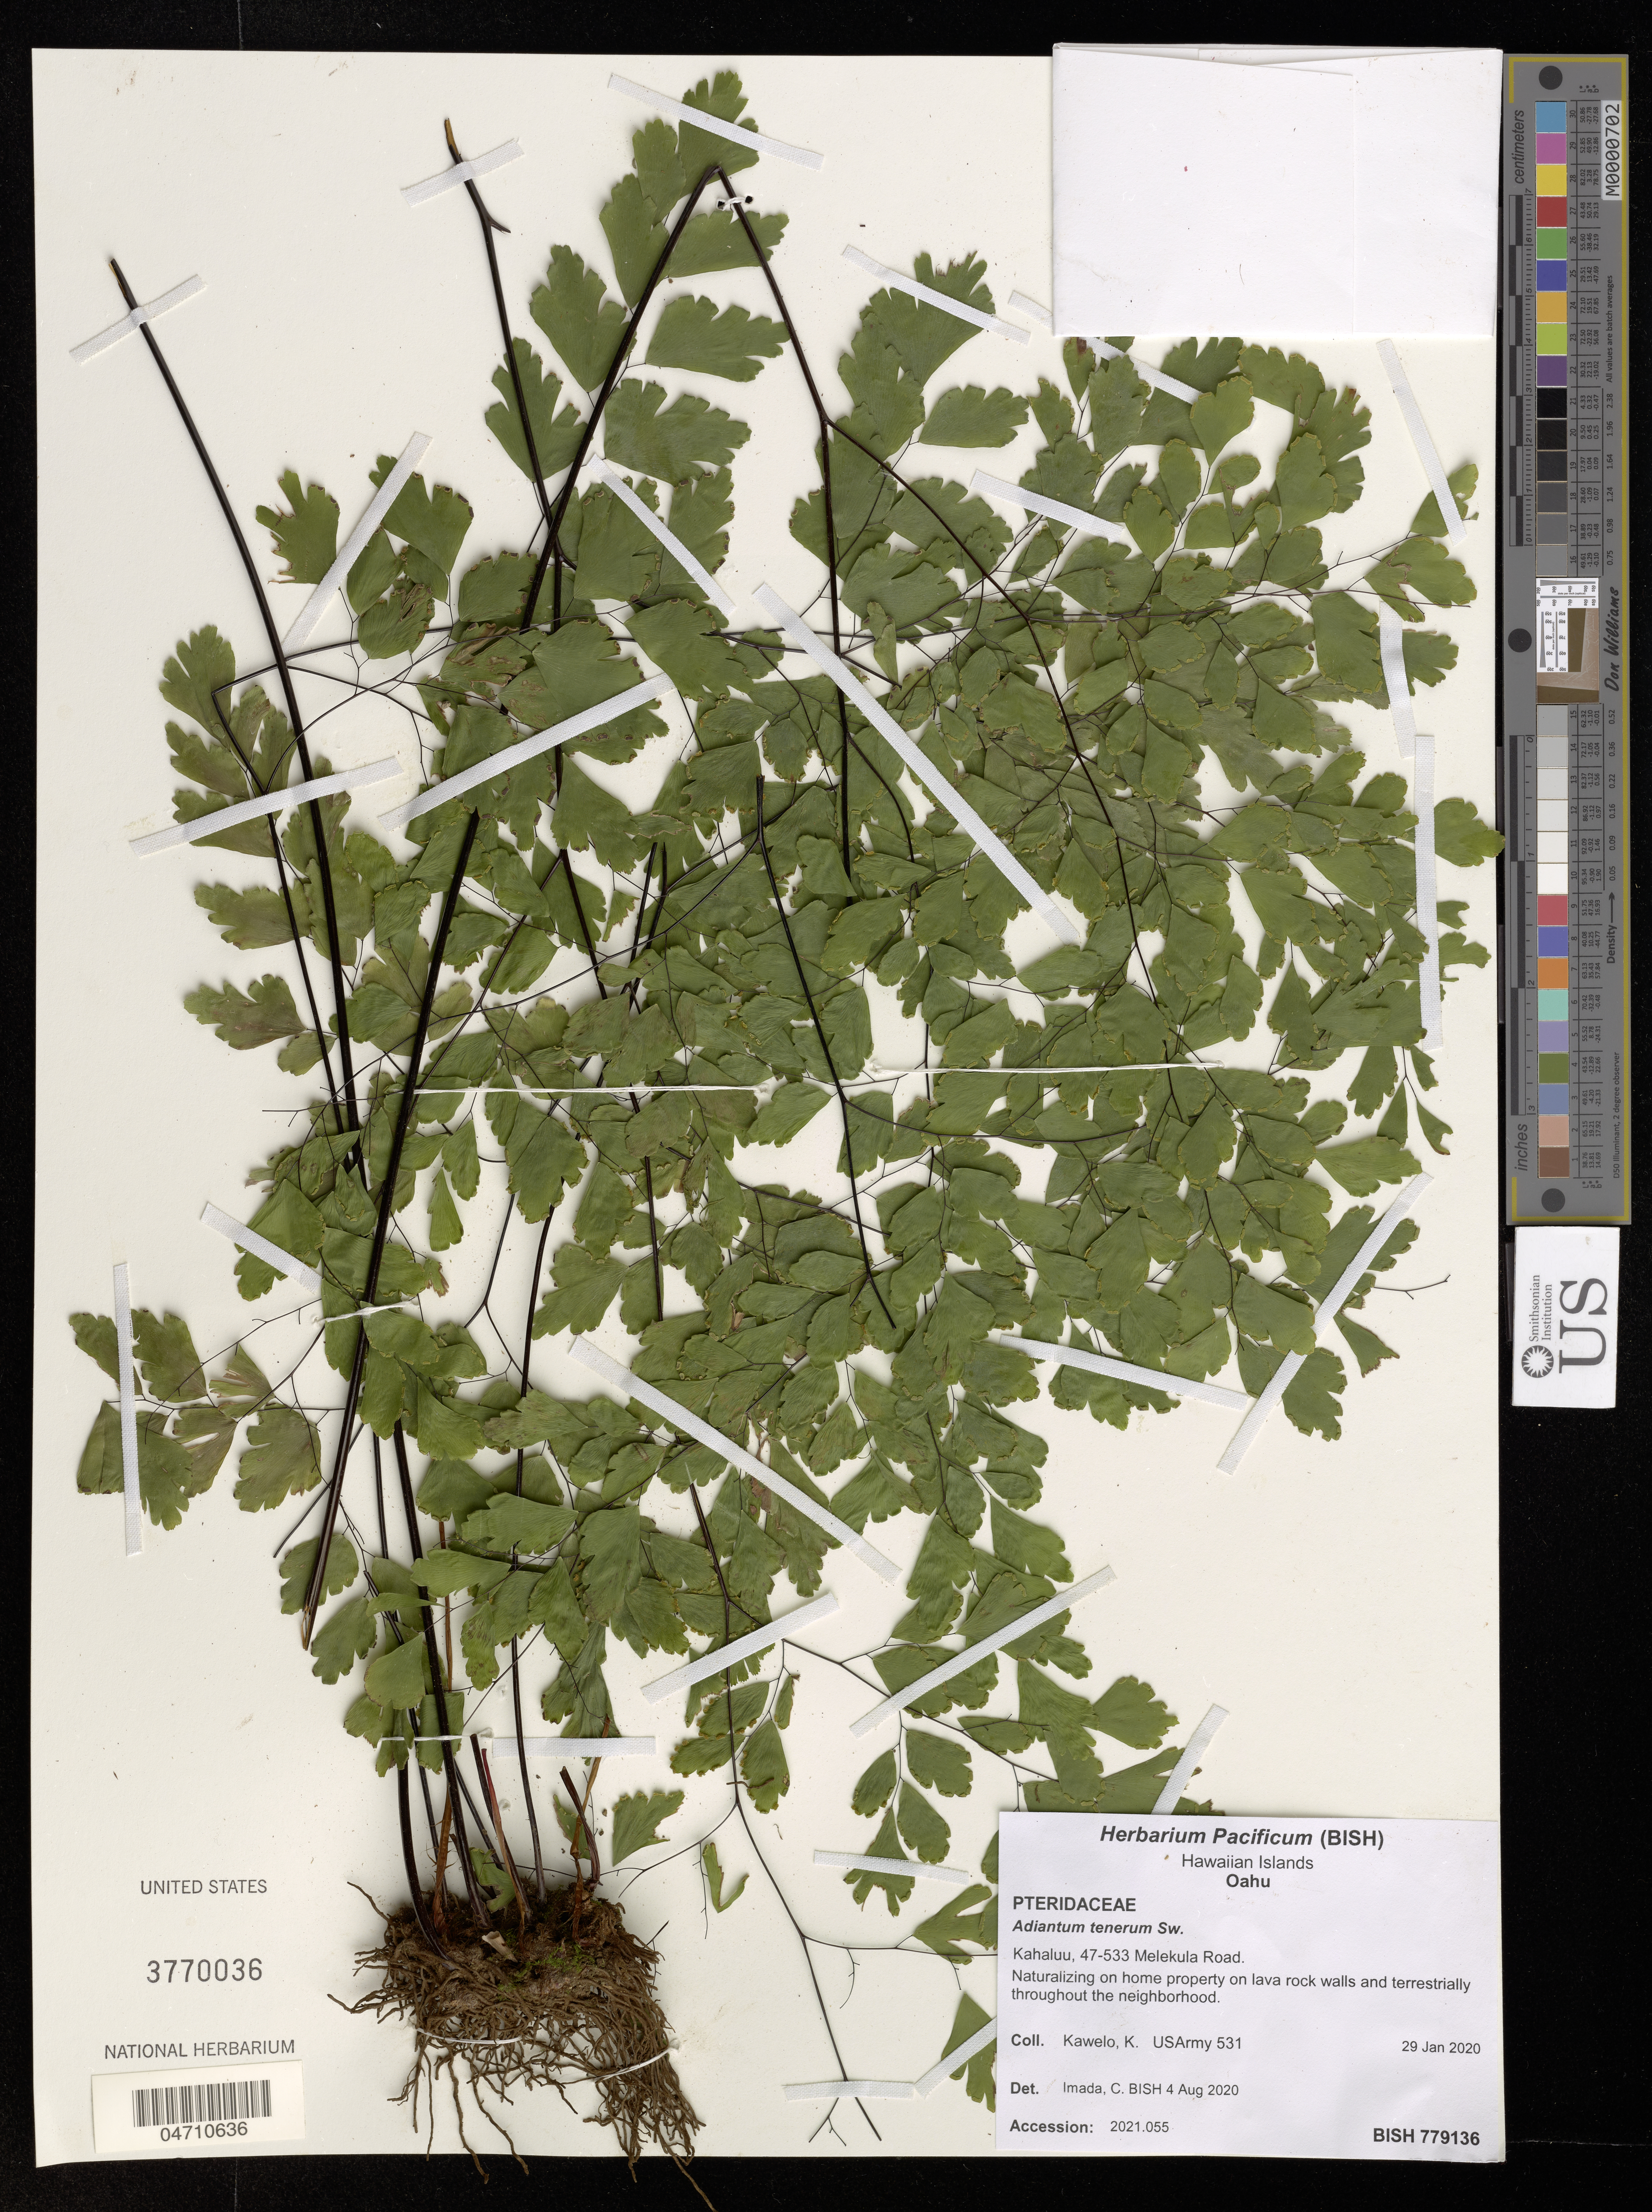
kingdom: Plantae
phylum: Tracheophyta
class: Polypodiopsida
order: Polypodiales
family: Pteridaceae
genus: Adiantum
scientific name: Adiantum tenerum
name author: Sw.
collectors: K. Kawelo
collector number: USArmy 531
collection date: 2020-01-29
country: United States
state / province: Hawaii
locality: Hawaiian Islands. Oahu. Kahaluu, 47-533 Melekula Road.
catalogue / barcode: US 3770036